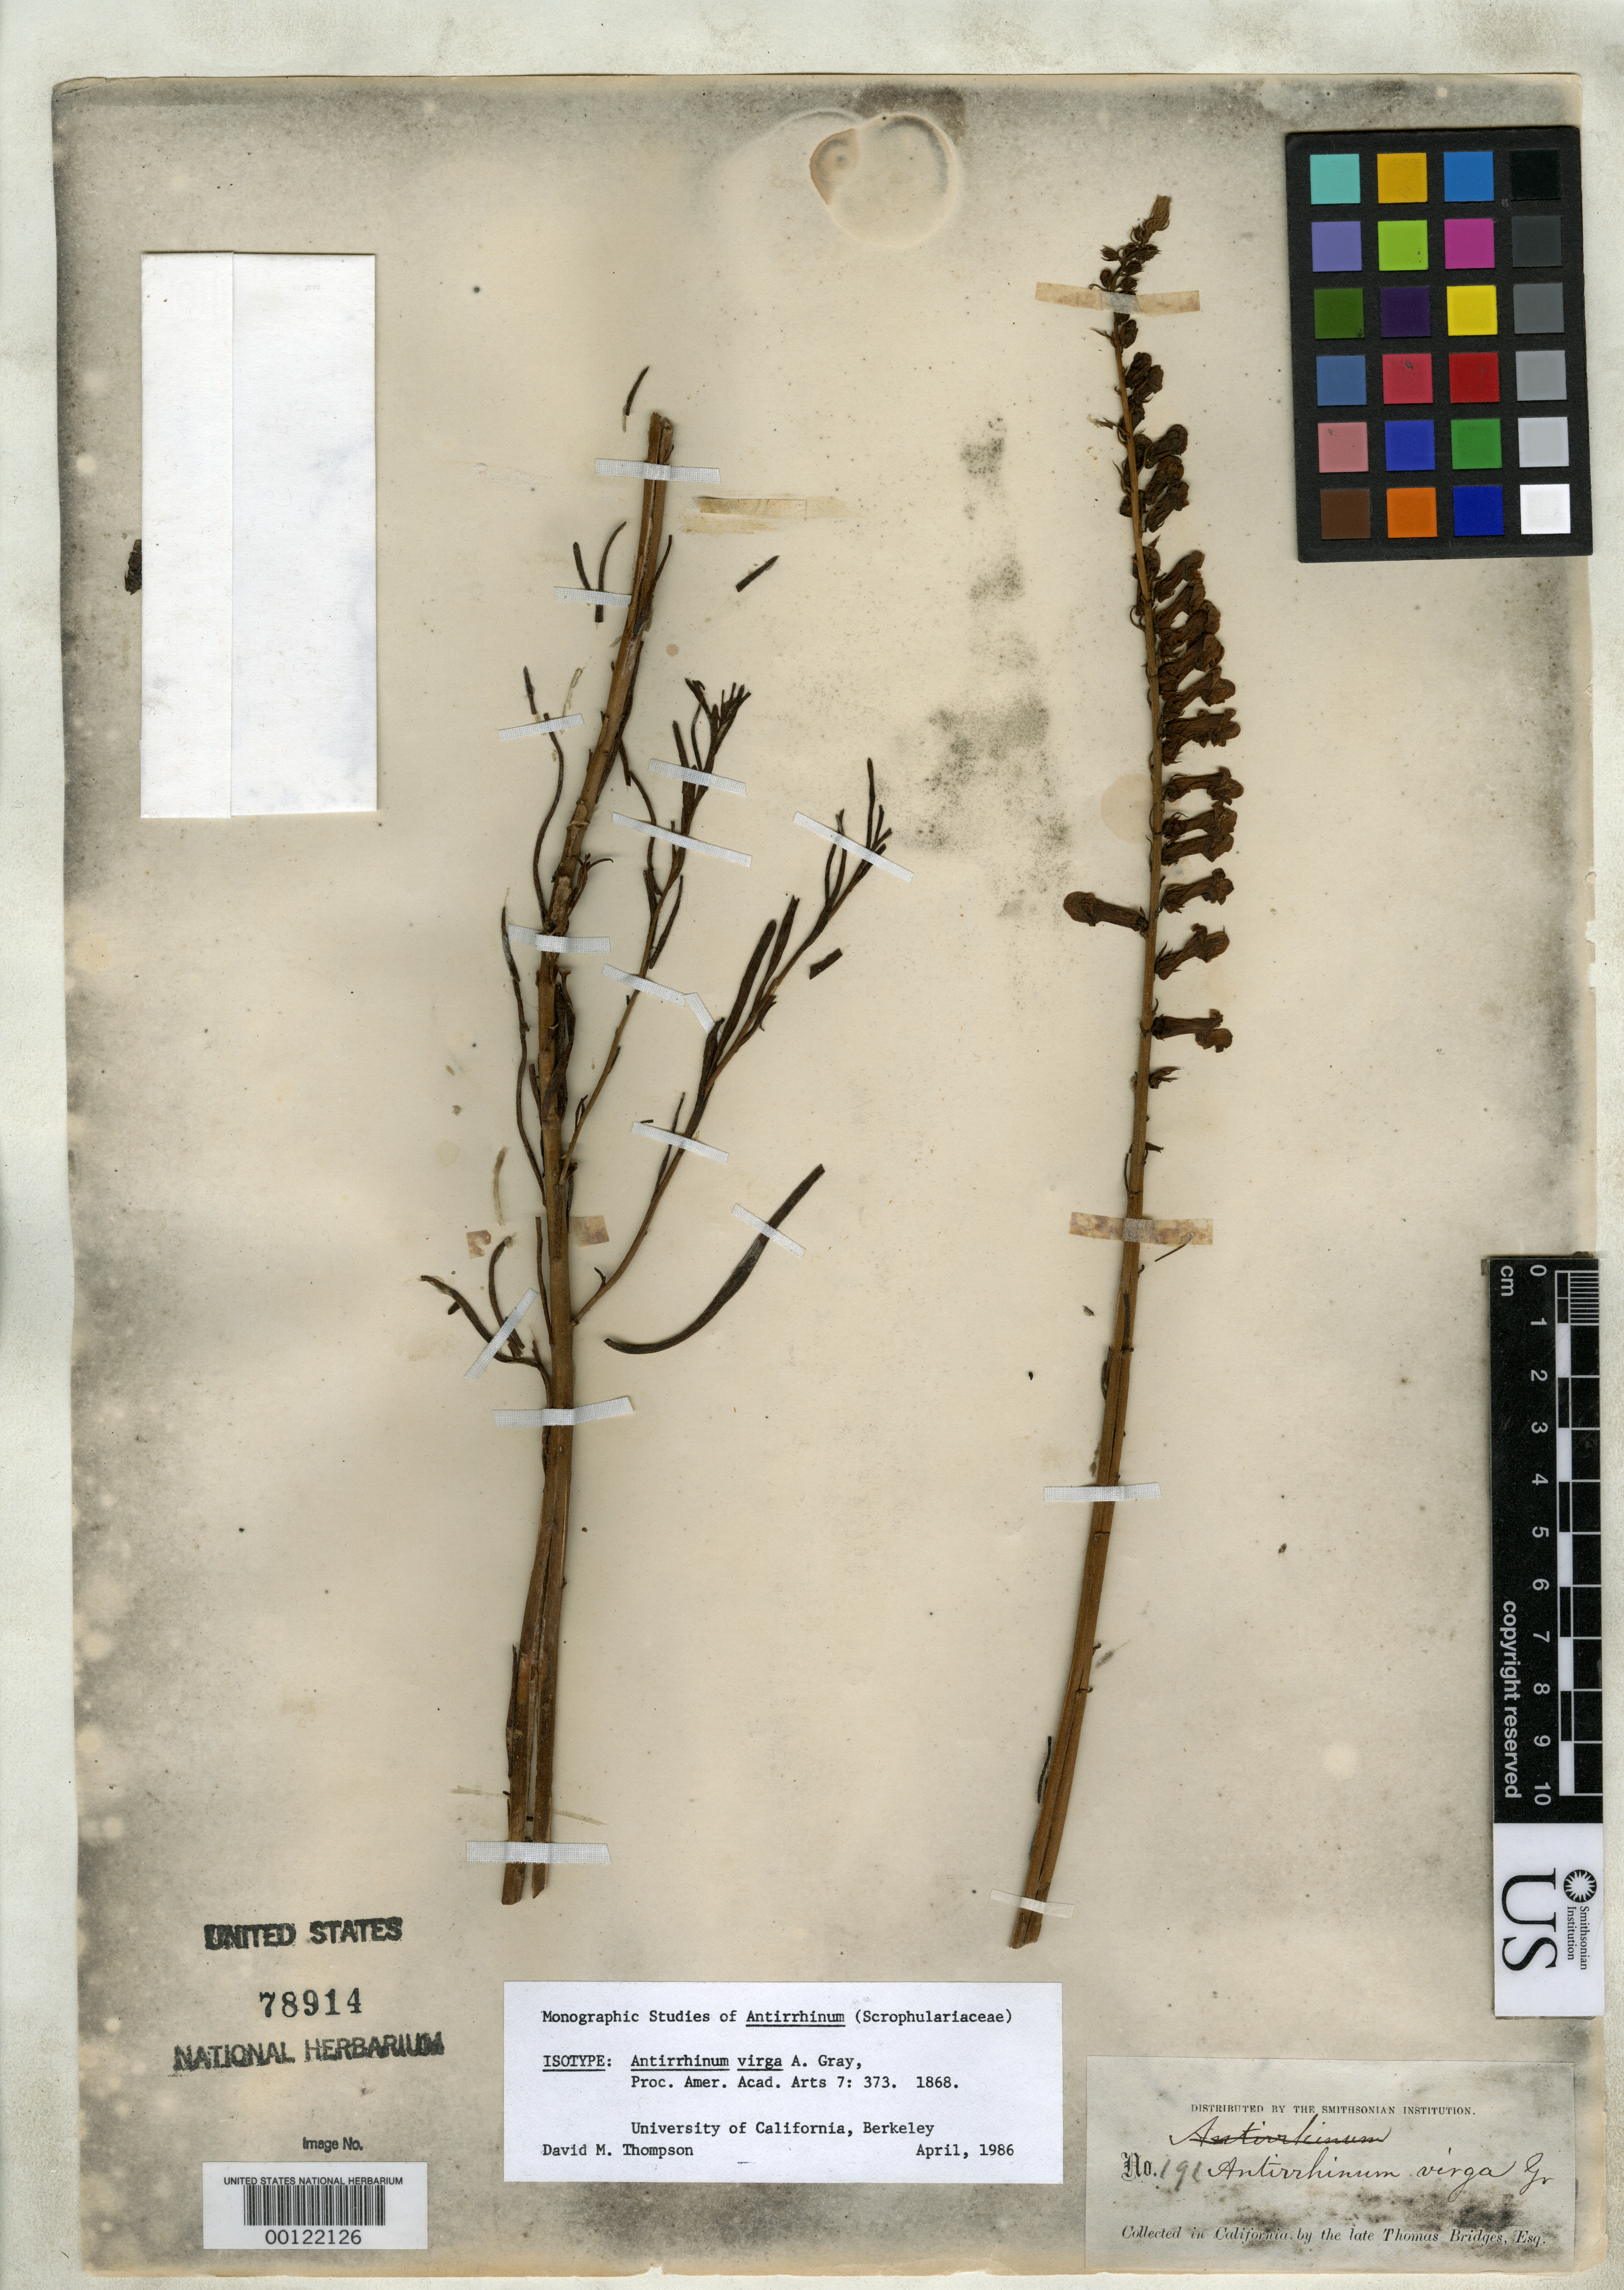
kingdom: Plantae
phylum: Tracheophyta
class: Magnoliopsida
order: Lamiales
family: Plantaginaceae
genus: Antirrhinum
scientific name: Antirrhinum virga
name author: A. Gray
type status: Isotype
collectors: T. Bridges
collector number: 191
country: United States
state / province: California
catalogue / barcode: US 78914